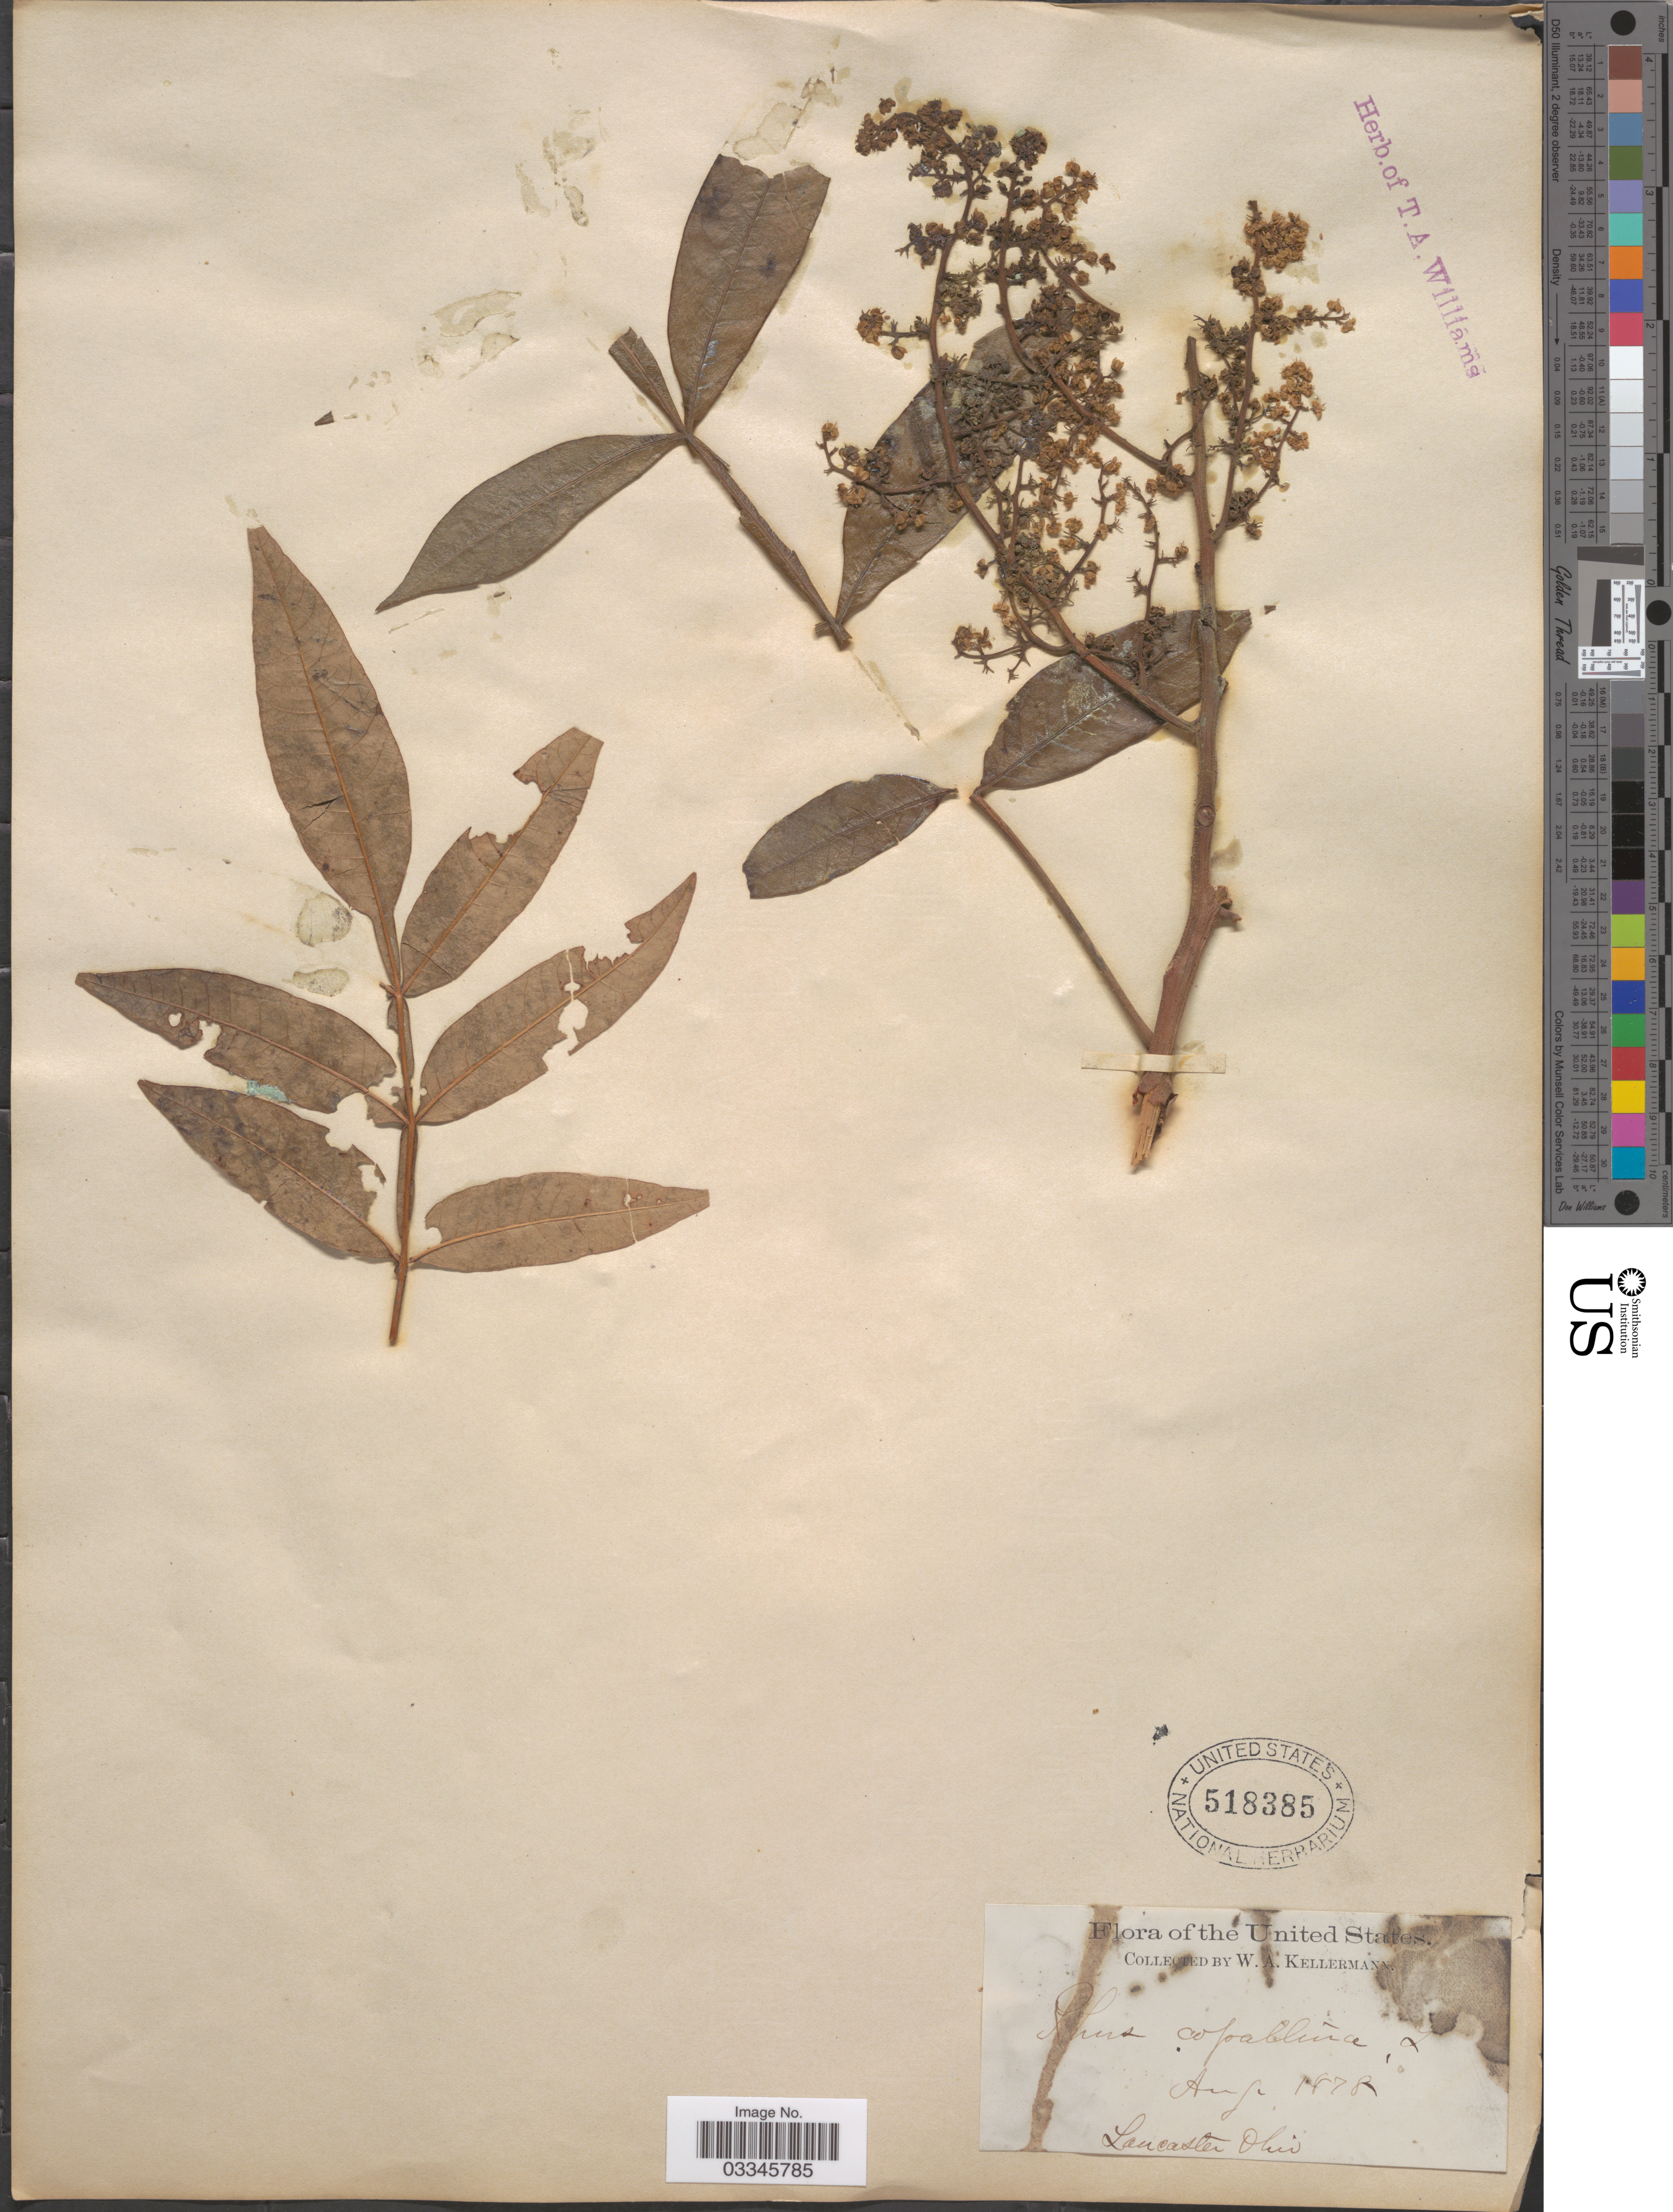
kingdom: Plantae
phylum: Tracheophyta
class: Magnoliopsida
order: Sapindales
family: Anacardiaceae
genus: Rhus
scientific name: Rhus copallinum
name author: L.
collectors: W. A. Kellermann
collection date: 1878-08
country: United States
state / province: Ohio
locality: Lancaster.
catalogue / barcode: US 518385